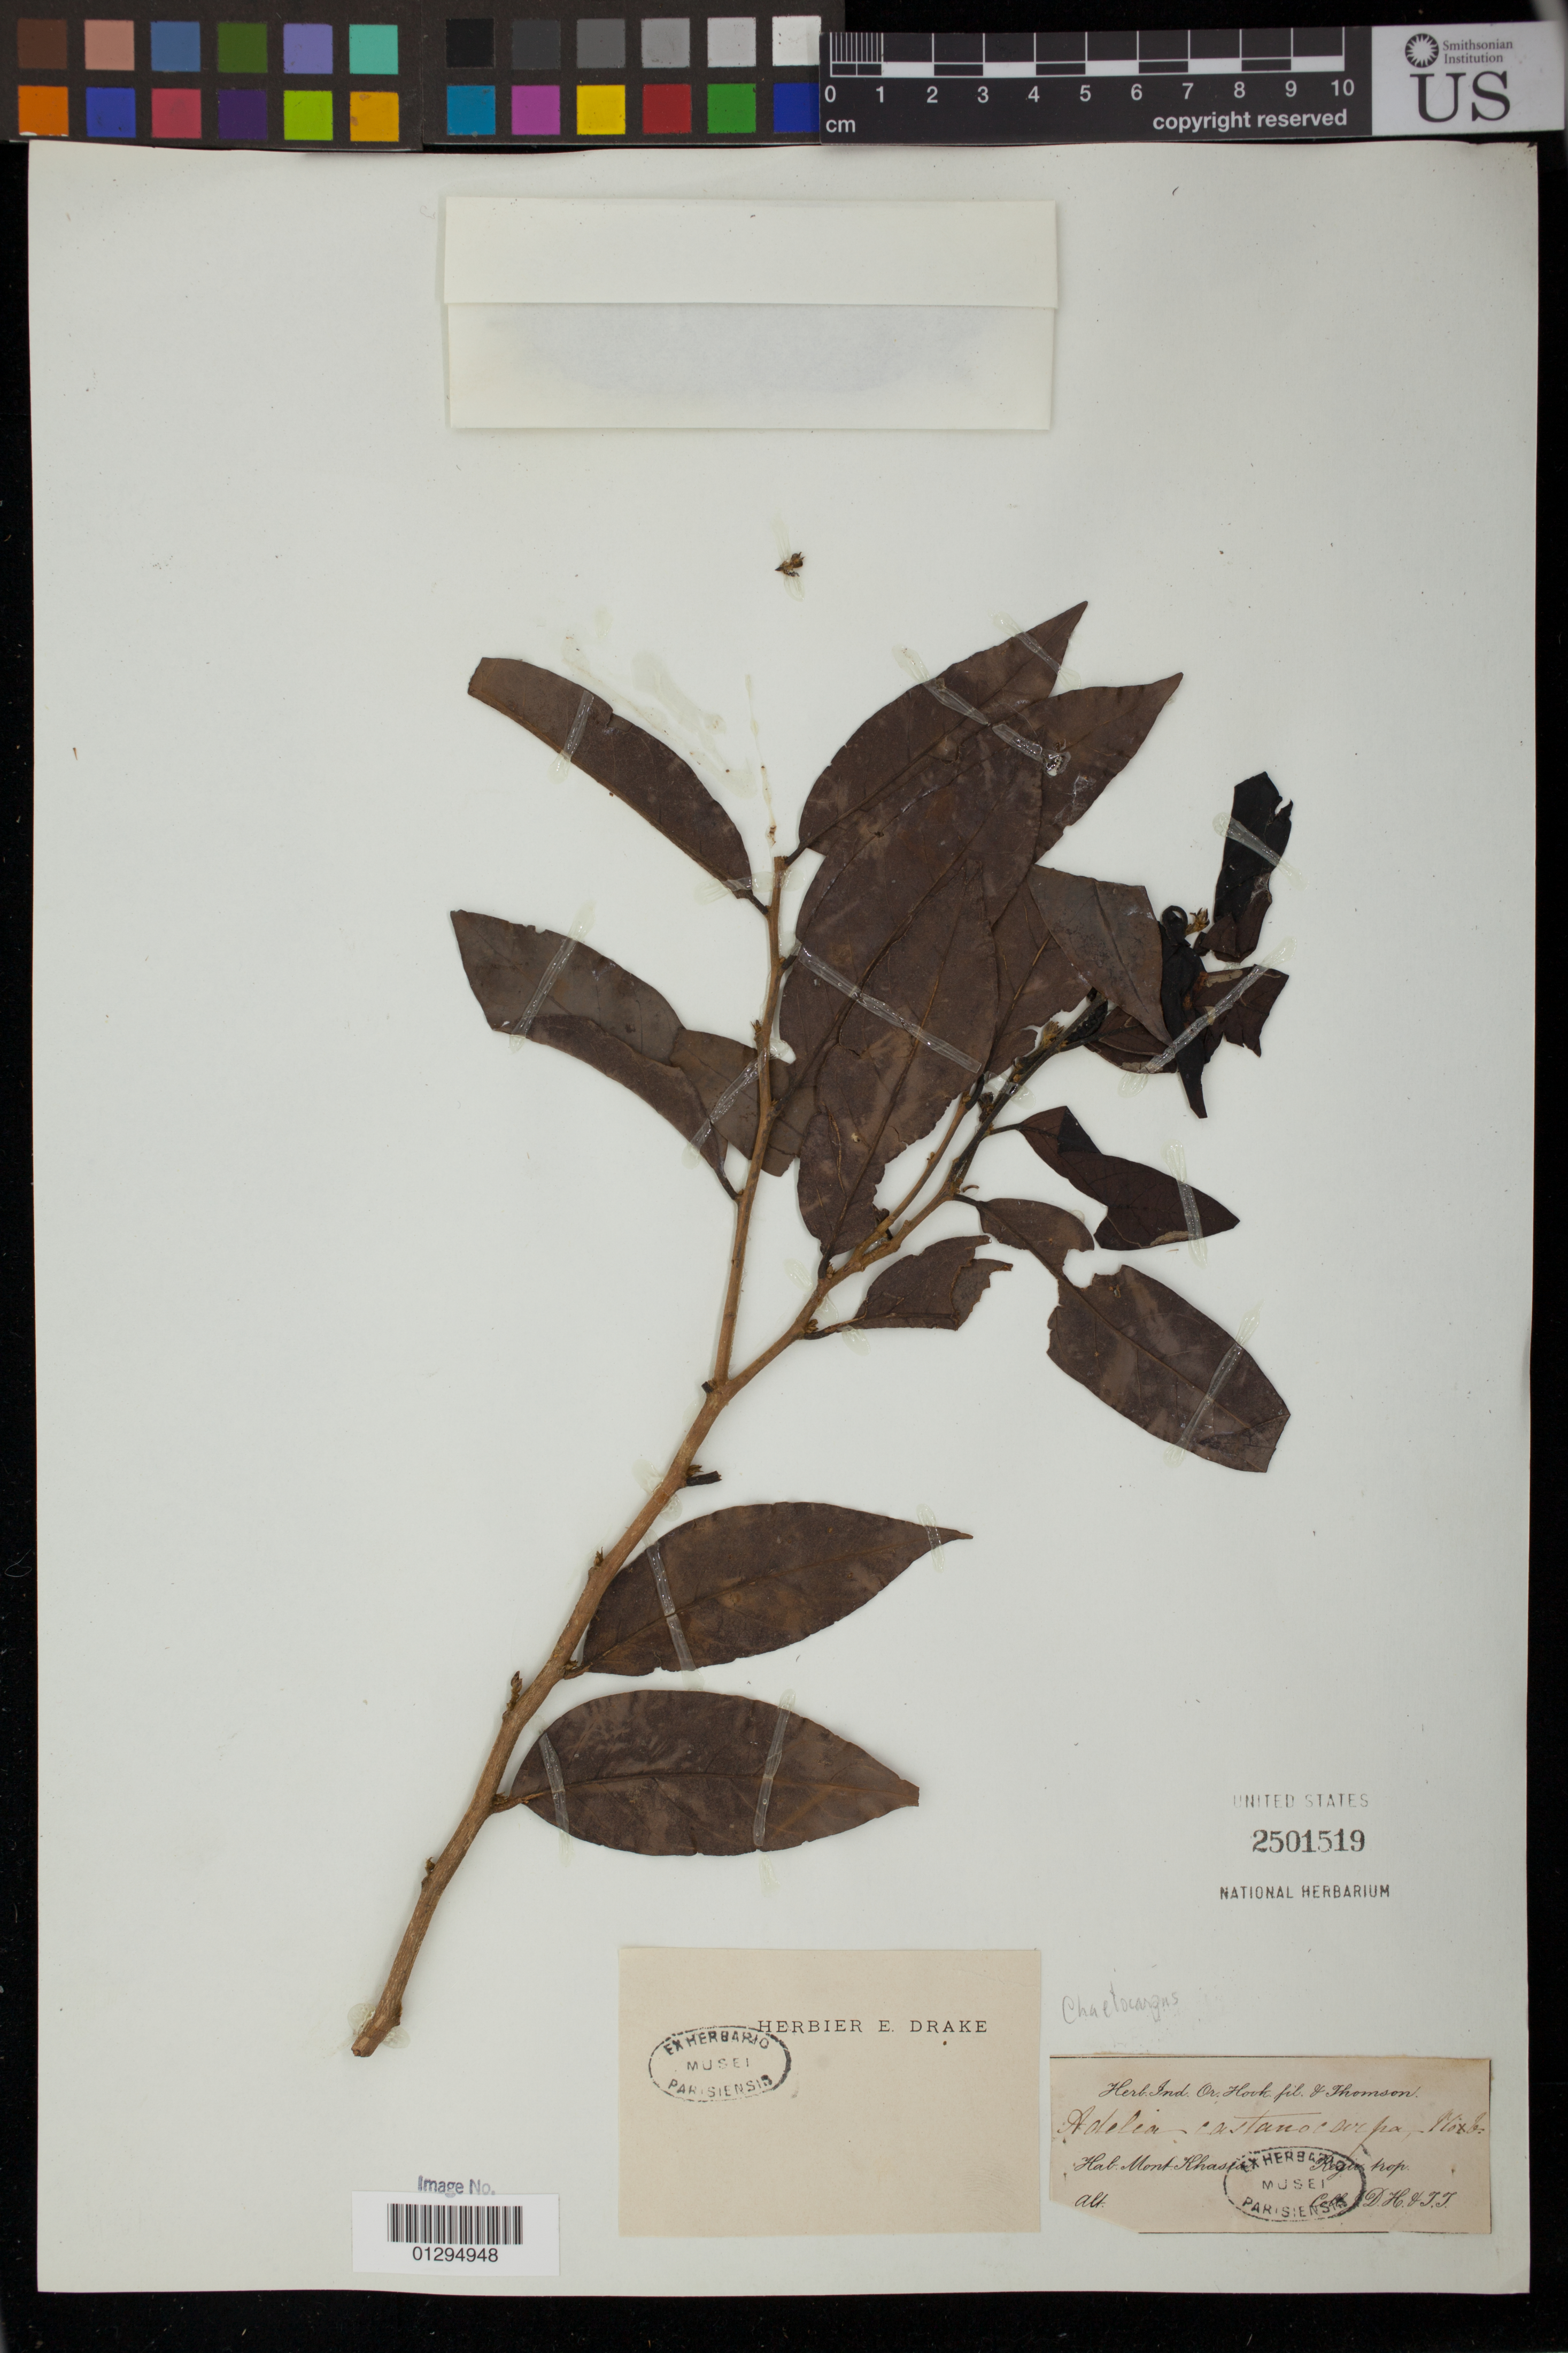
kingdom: Plantae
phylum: Tracheophyta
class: Magnoliopsida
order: Malpighiales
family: Peraceae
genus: Chaetocarpus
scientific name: Chaetocarpus castanocarpus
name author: (Roxb.) Thwaites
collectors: J. D. Hooker & T. Thomson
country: India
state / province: Meghalaya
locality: Mont Khasia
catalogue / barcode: US 2501519